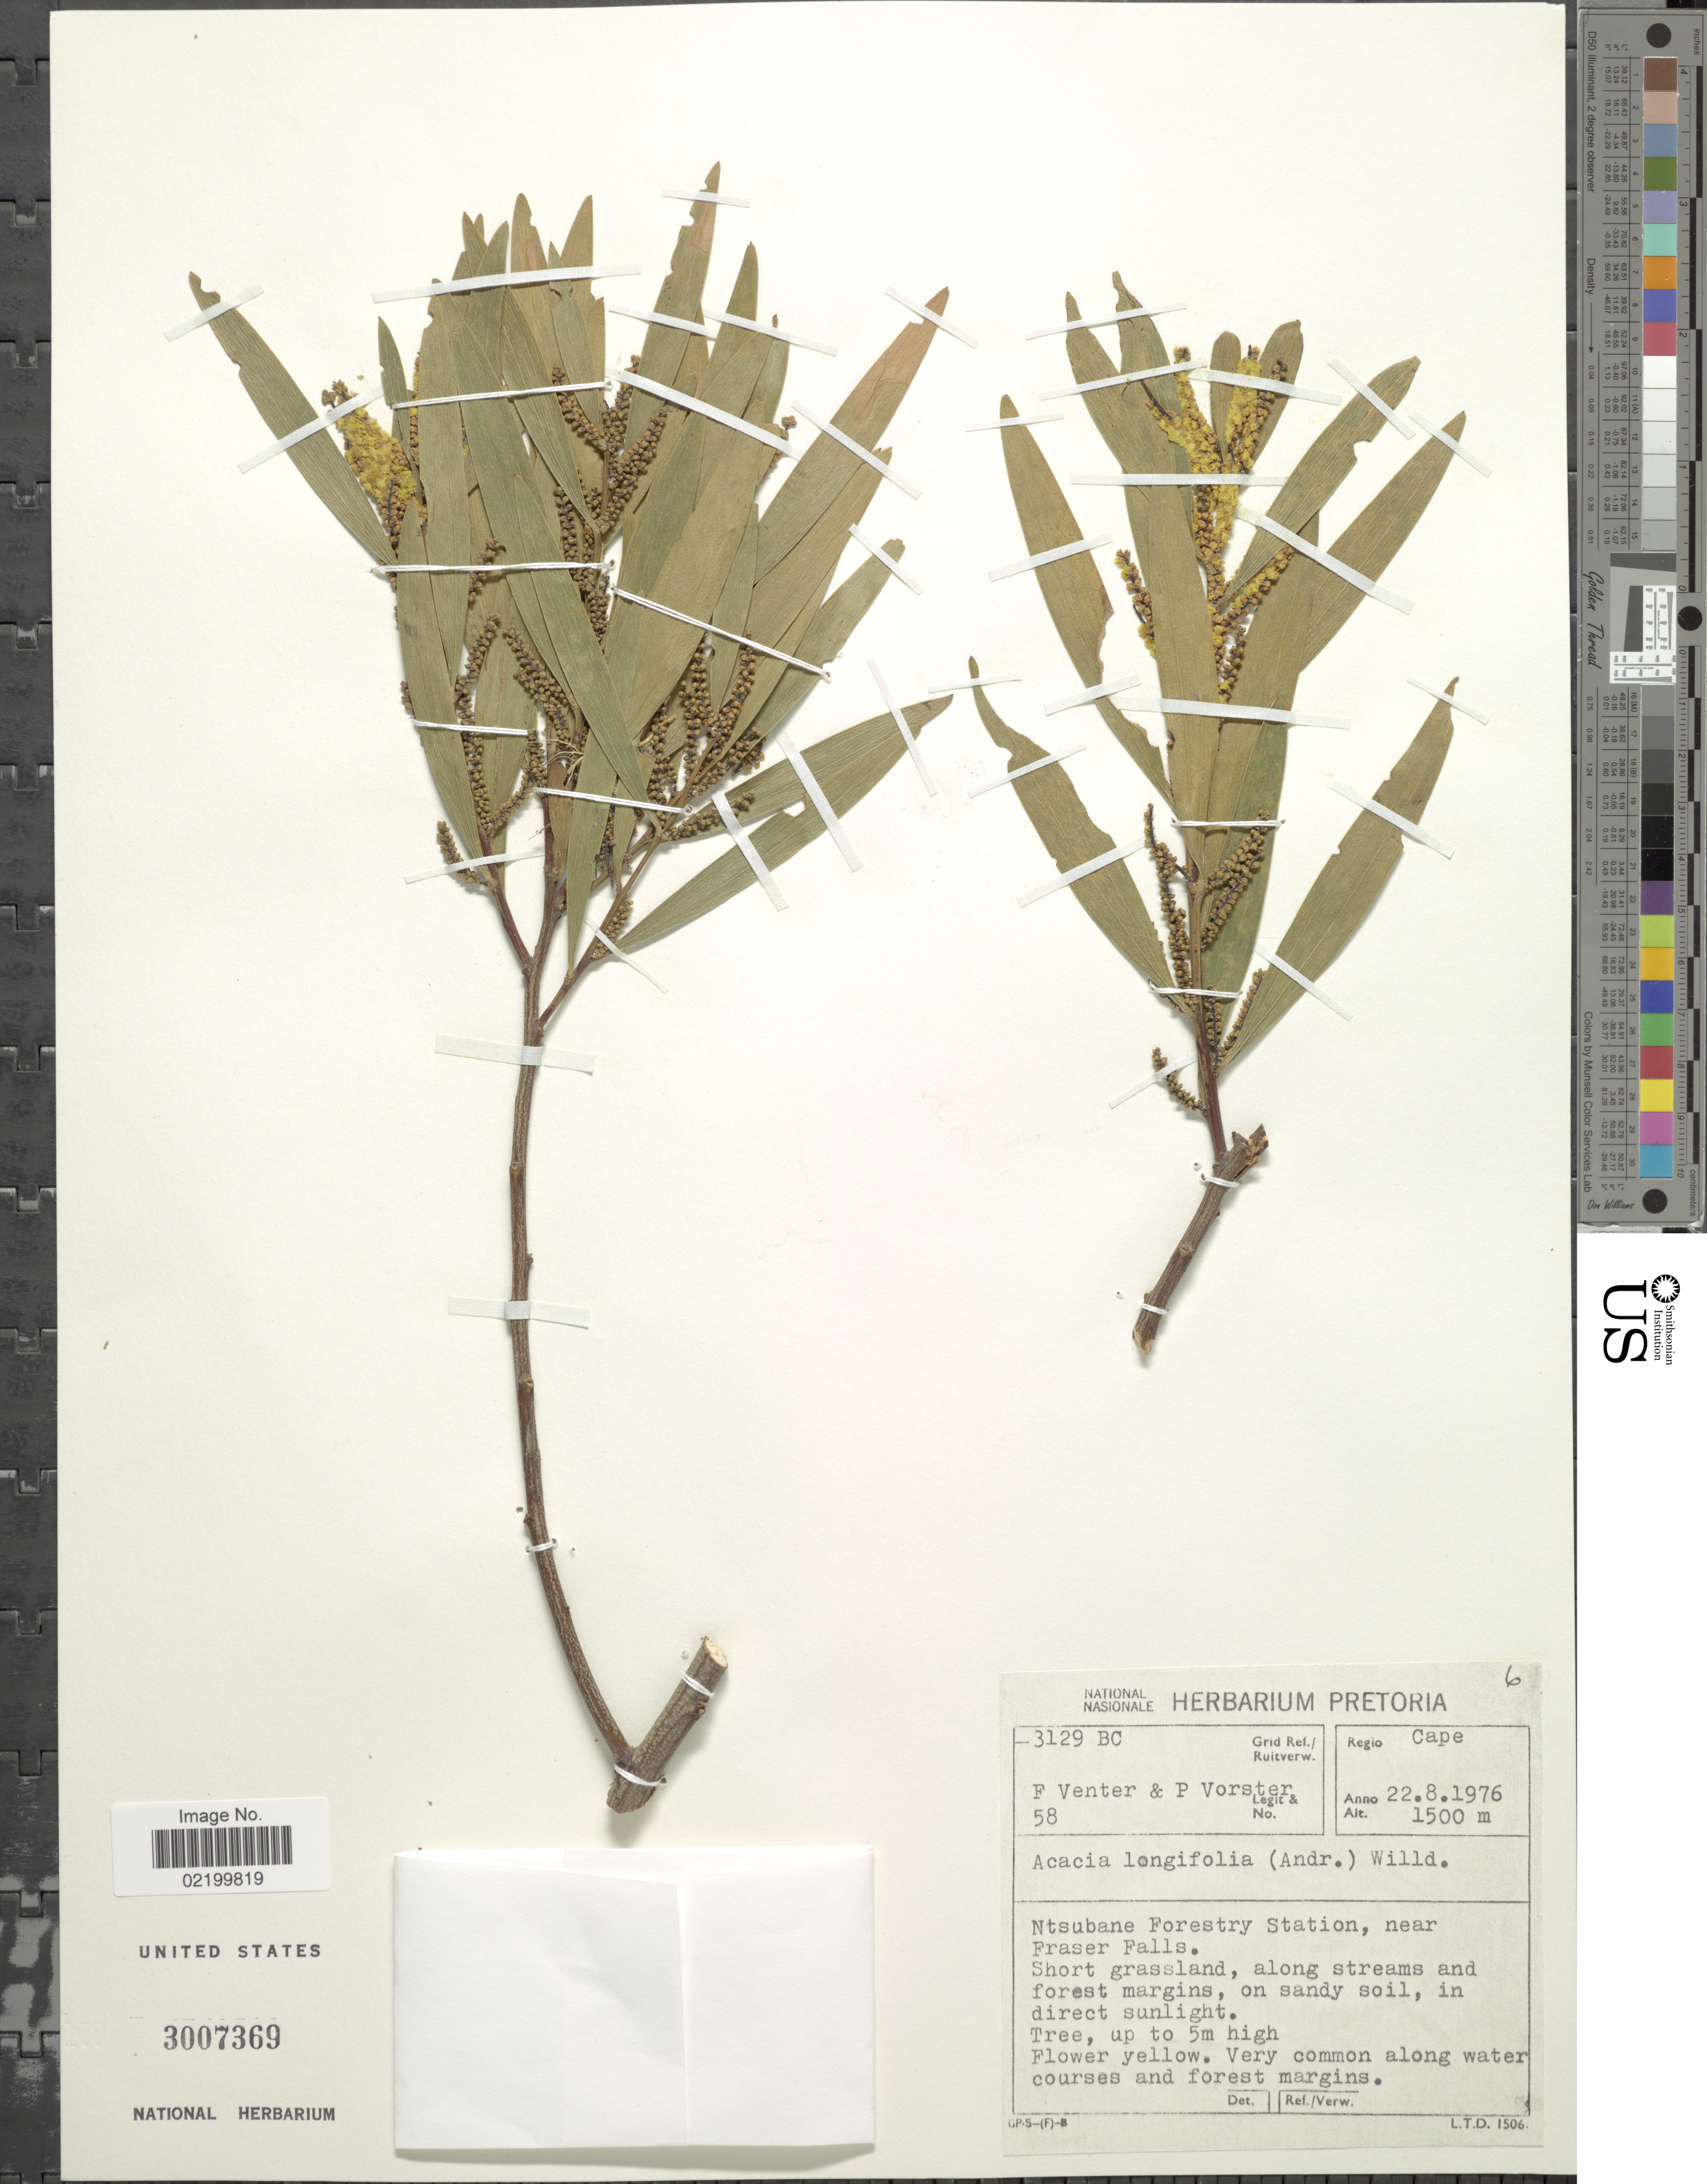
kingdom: Plantae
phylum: Tracheophyta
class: Magnoliopsida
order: Fabales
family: Fabaceae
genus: Acacia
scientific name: Acacia longifolia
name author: (Andrews) Willd.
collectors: F. Venter & P. Vorster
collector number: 58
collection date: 1976-08-22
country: South Africa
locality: Cape. Ntsubane Forestry Station, near Fraser Falls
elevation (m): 1500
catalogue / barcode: US 3007369